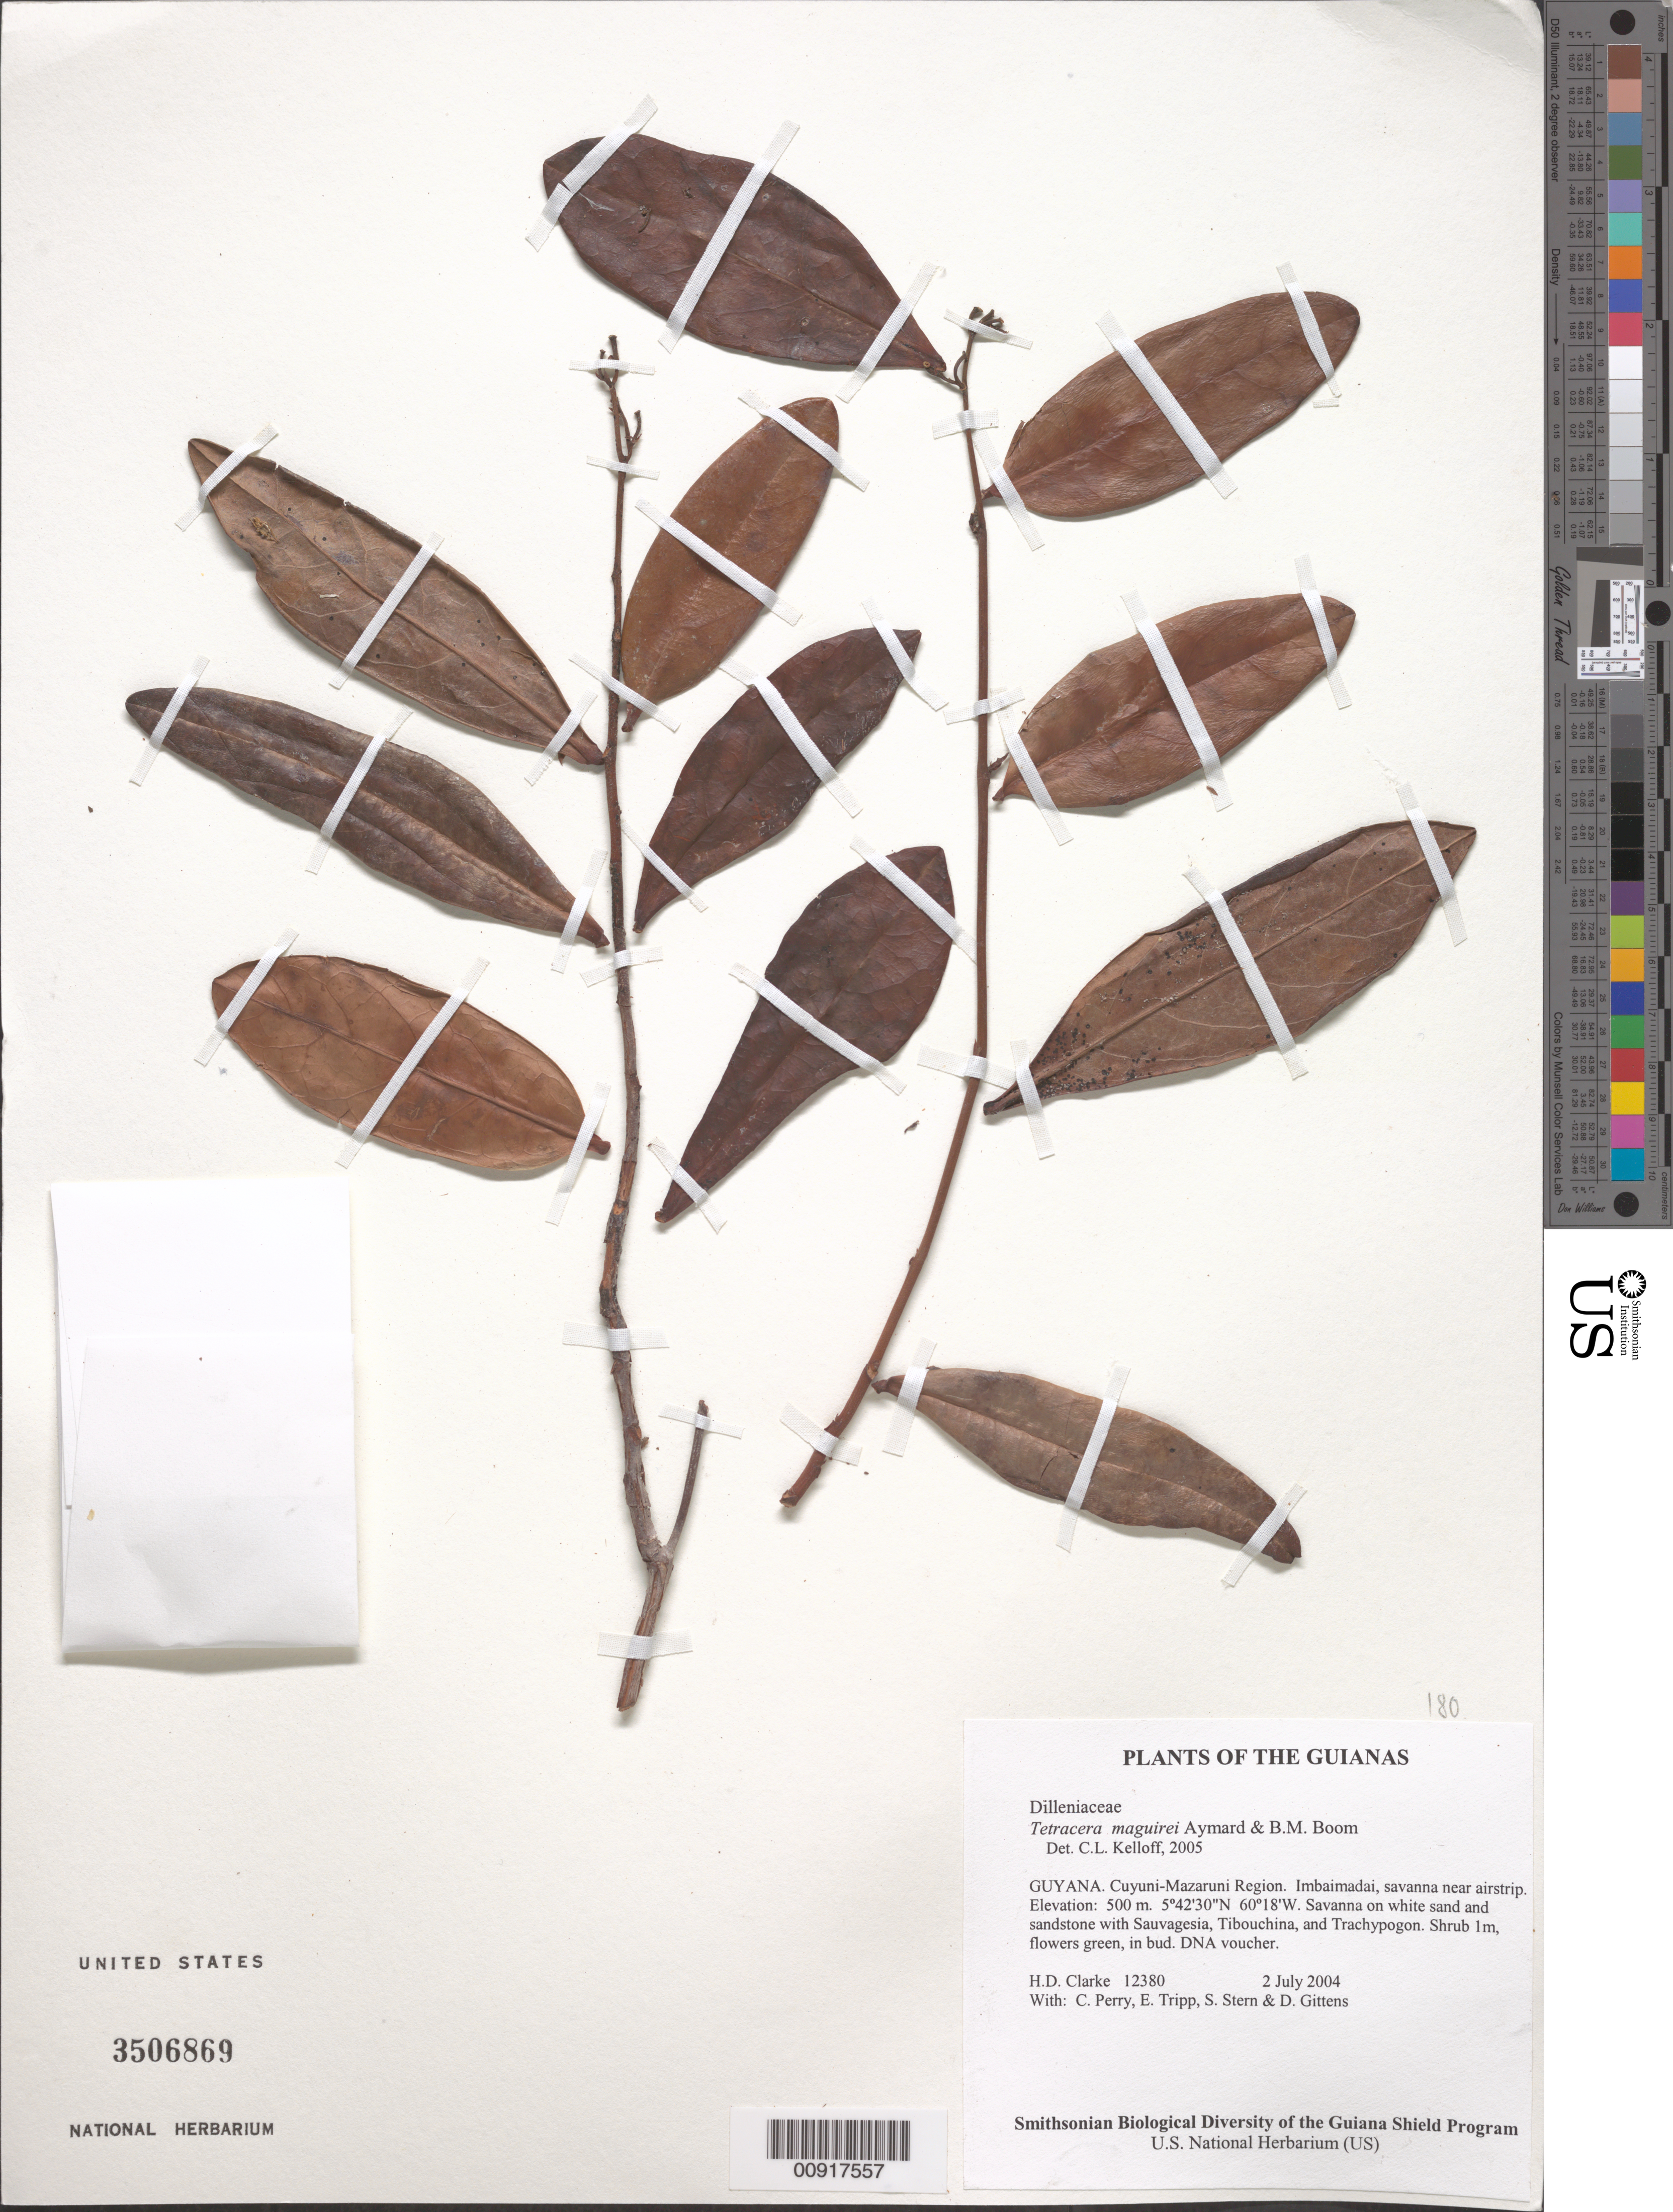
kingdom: Plantae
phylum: Tracheophyta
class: Magnoliopsida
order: Dilleniales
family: Dilleniaceae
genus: Tetracera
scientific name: Tetracera maguirei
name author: Aymard & B.M. Boom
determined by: Kelloff, Carol L., (US), Smithsonian Institution - National Museum of Natural History (UNITED STATES)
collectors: H. D. Clarke, C. Perry, E. Tripp, S. R. Stern & D. Gittens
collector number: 12380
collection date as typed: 2 July 2004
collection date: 2004-07-02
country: Guyana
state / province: Cuyuni-Mazaruni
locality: Imbaimadai, savanna near airstrip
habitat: Savanna on white sand and sandstone with Sauvagesia, Tibouchina, and Trachypogon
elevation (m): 500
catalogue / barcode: US 3506869